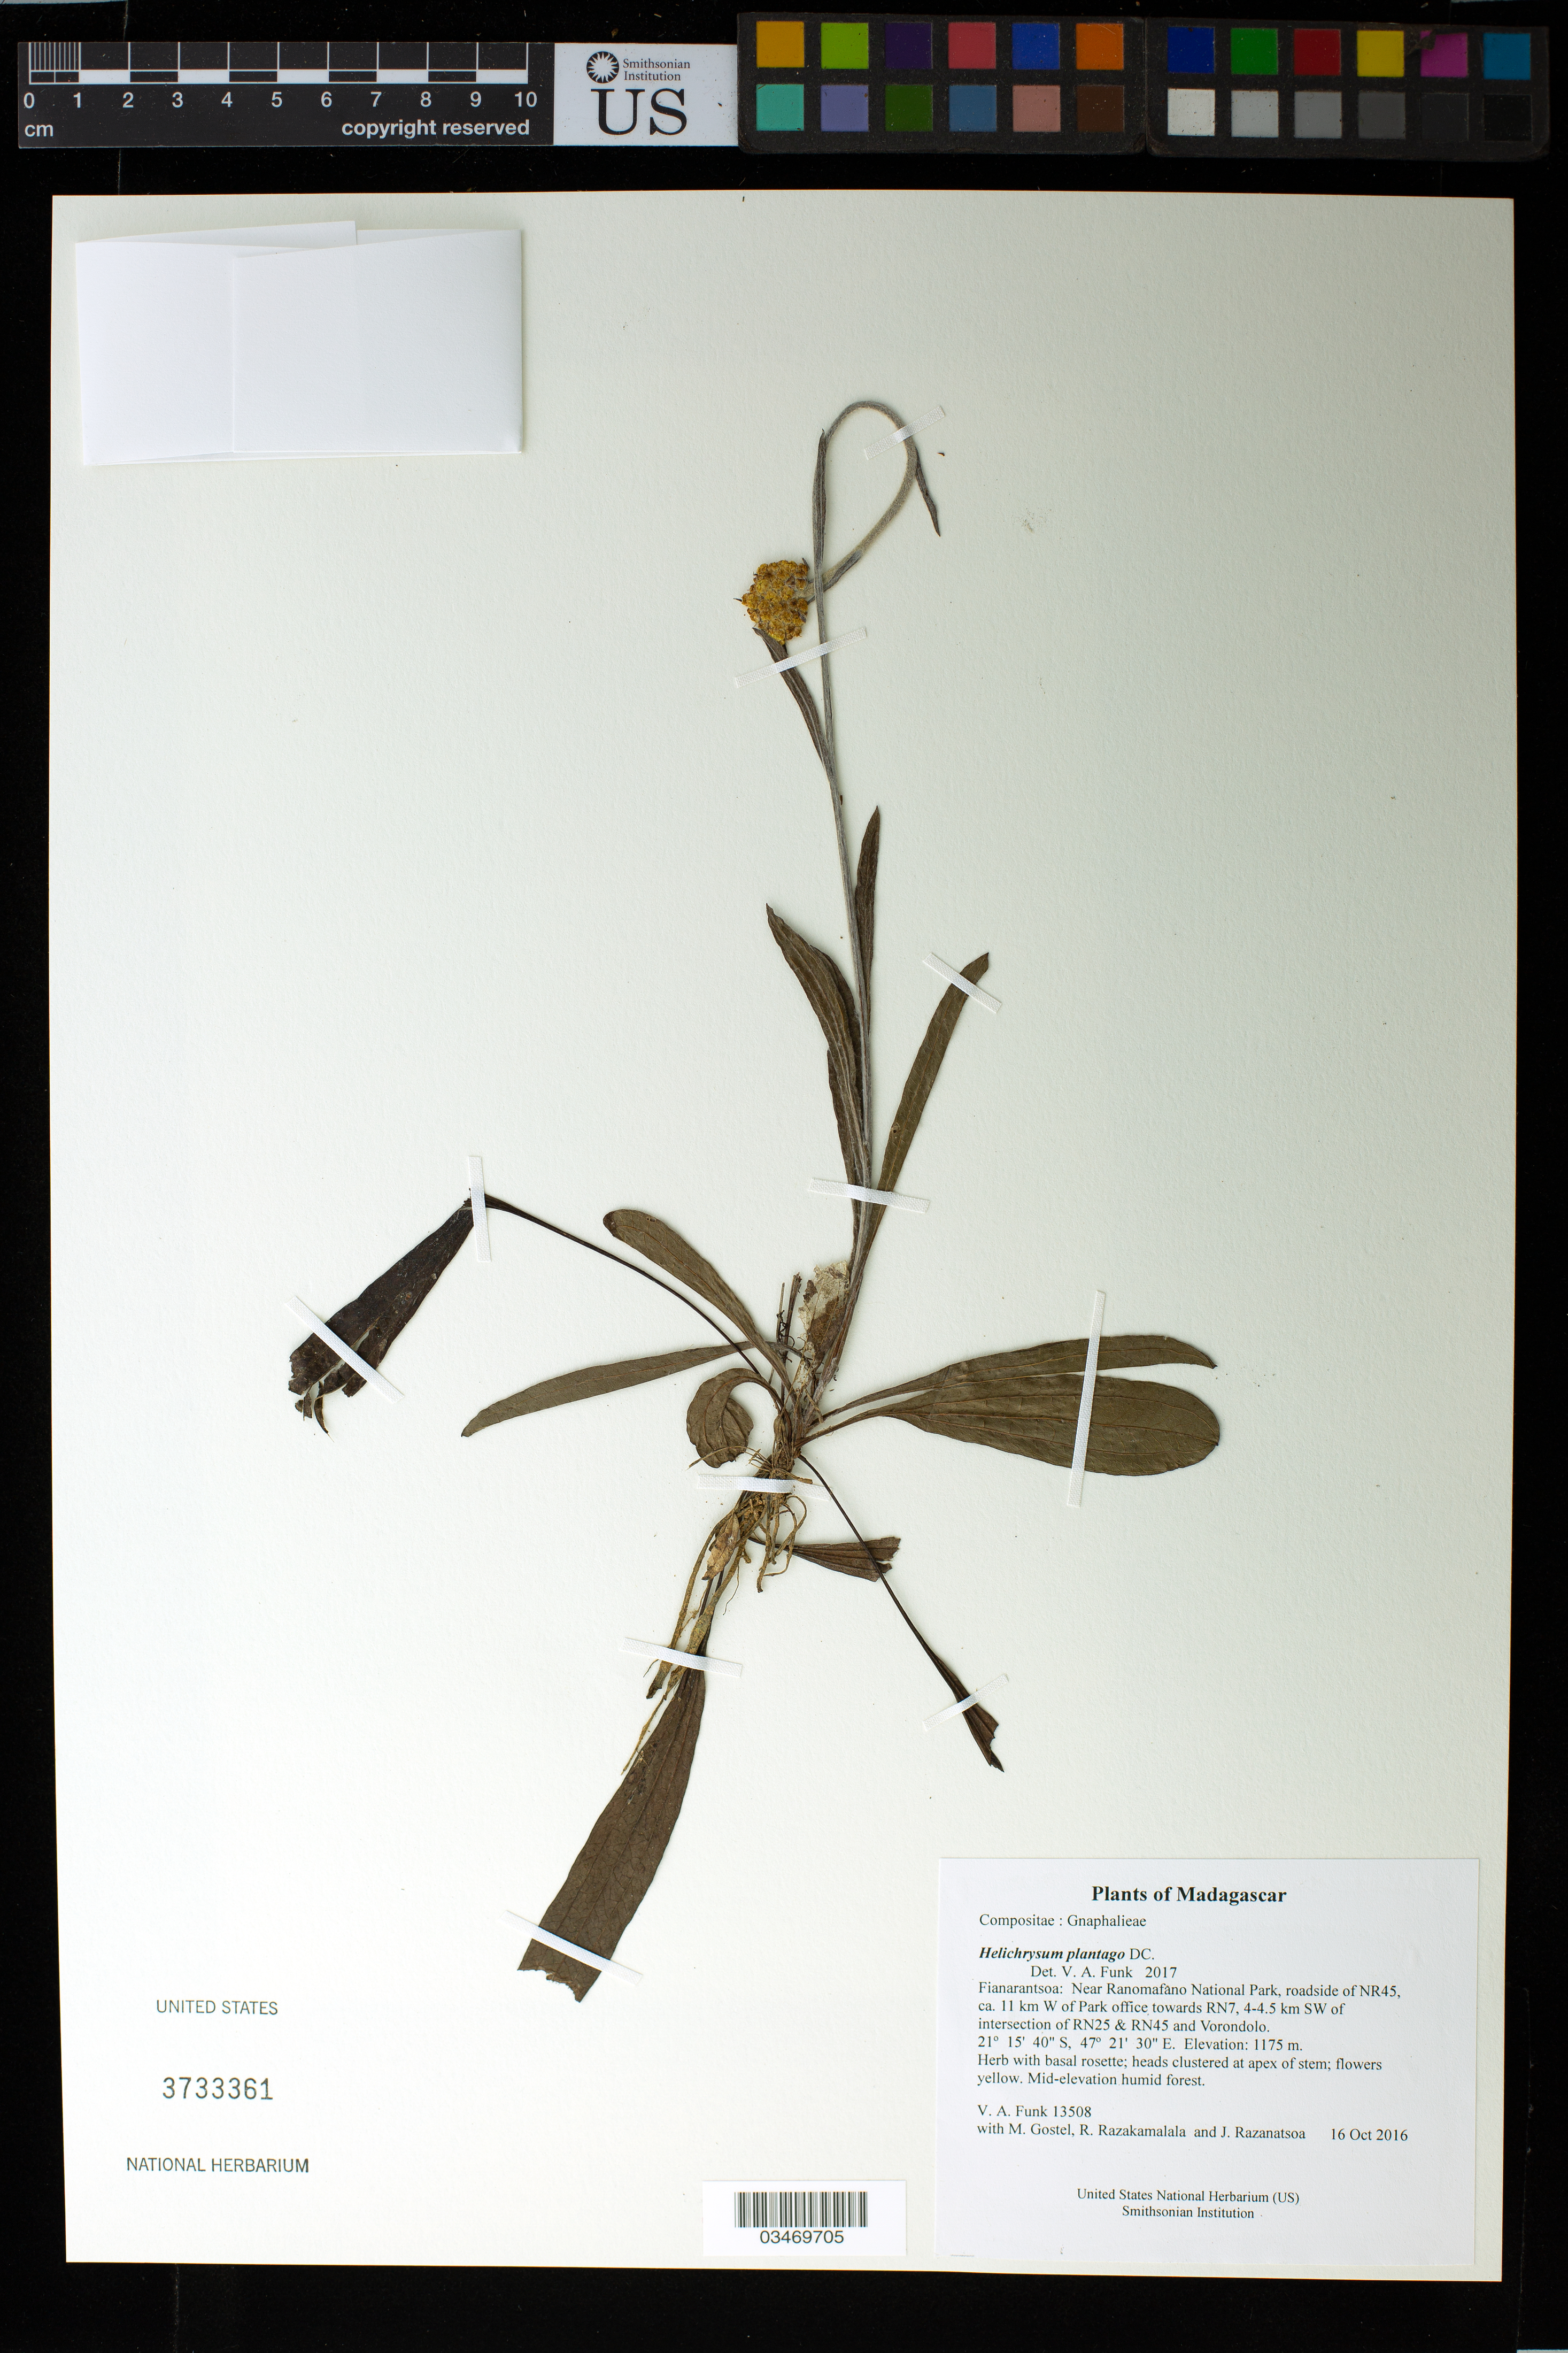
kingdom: Plantae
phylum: Tracheophyta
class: Magnoliopsida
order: Asterales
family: Asteraceae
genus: Helichrysum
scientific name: Helichrysum plantago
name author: DC.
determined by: Funk, Vicki A., (BOT), Smithsonian Institution - National Museum of Natural History (UNITED STATES)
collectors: M. R. Gostel, R. Razakamalala & J. Razanatsoa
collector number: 13508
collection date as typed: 16 Oct 2016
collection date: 2016-10-16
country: Madagascar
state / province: Haute Matsiatra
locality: Near Ranomafano National Park, roadside of NR45, ca. 11 km W of Park office towards RN7, 4-4.5 km SW of intersection of RN25 & RN45 and Vorondolo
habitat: Mid-elevation humid forest.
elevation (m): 1175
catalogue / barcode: US 3733361